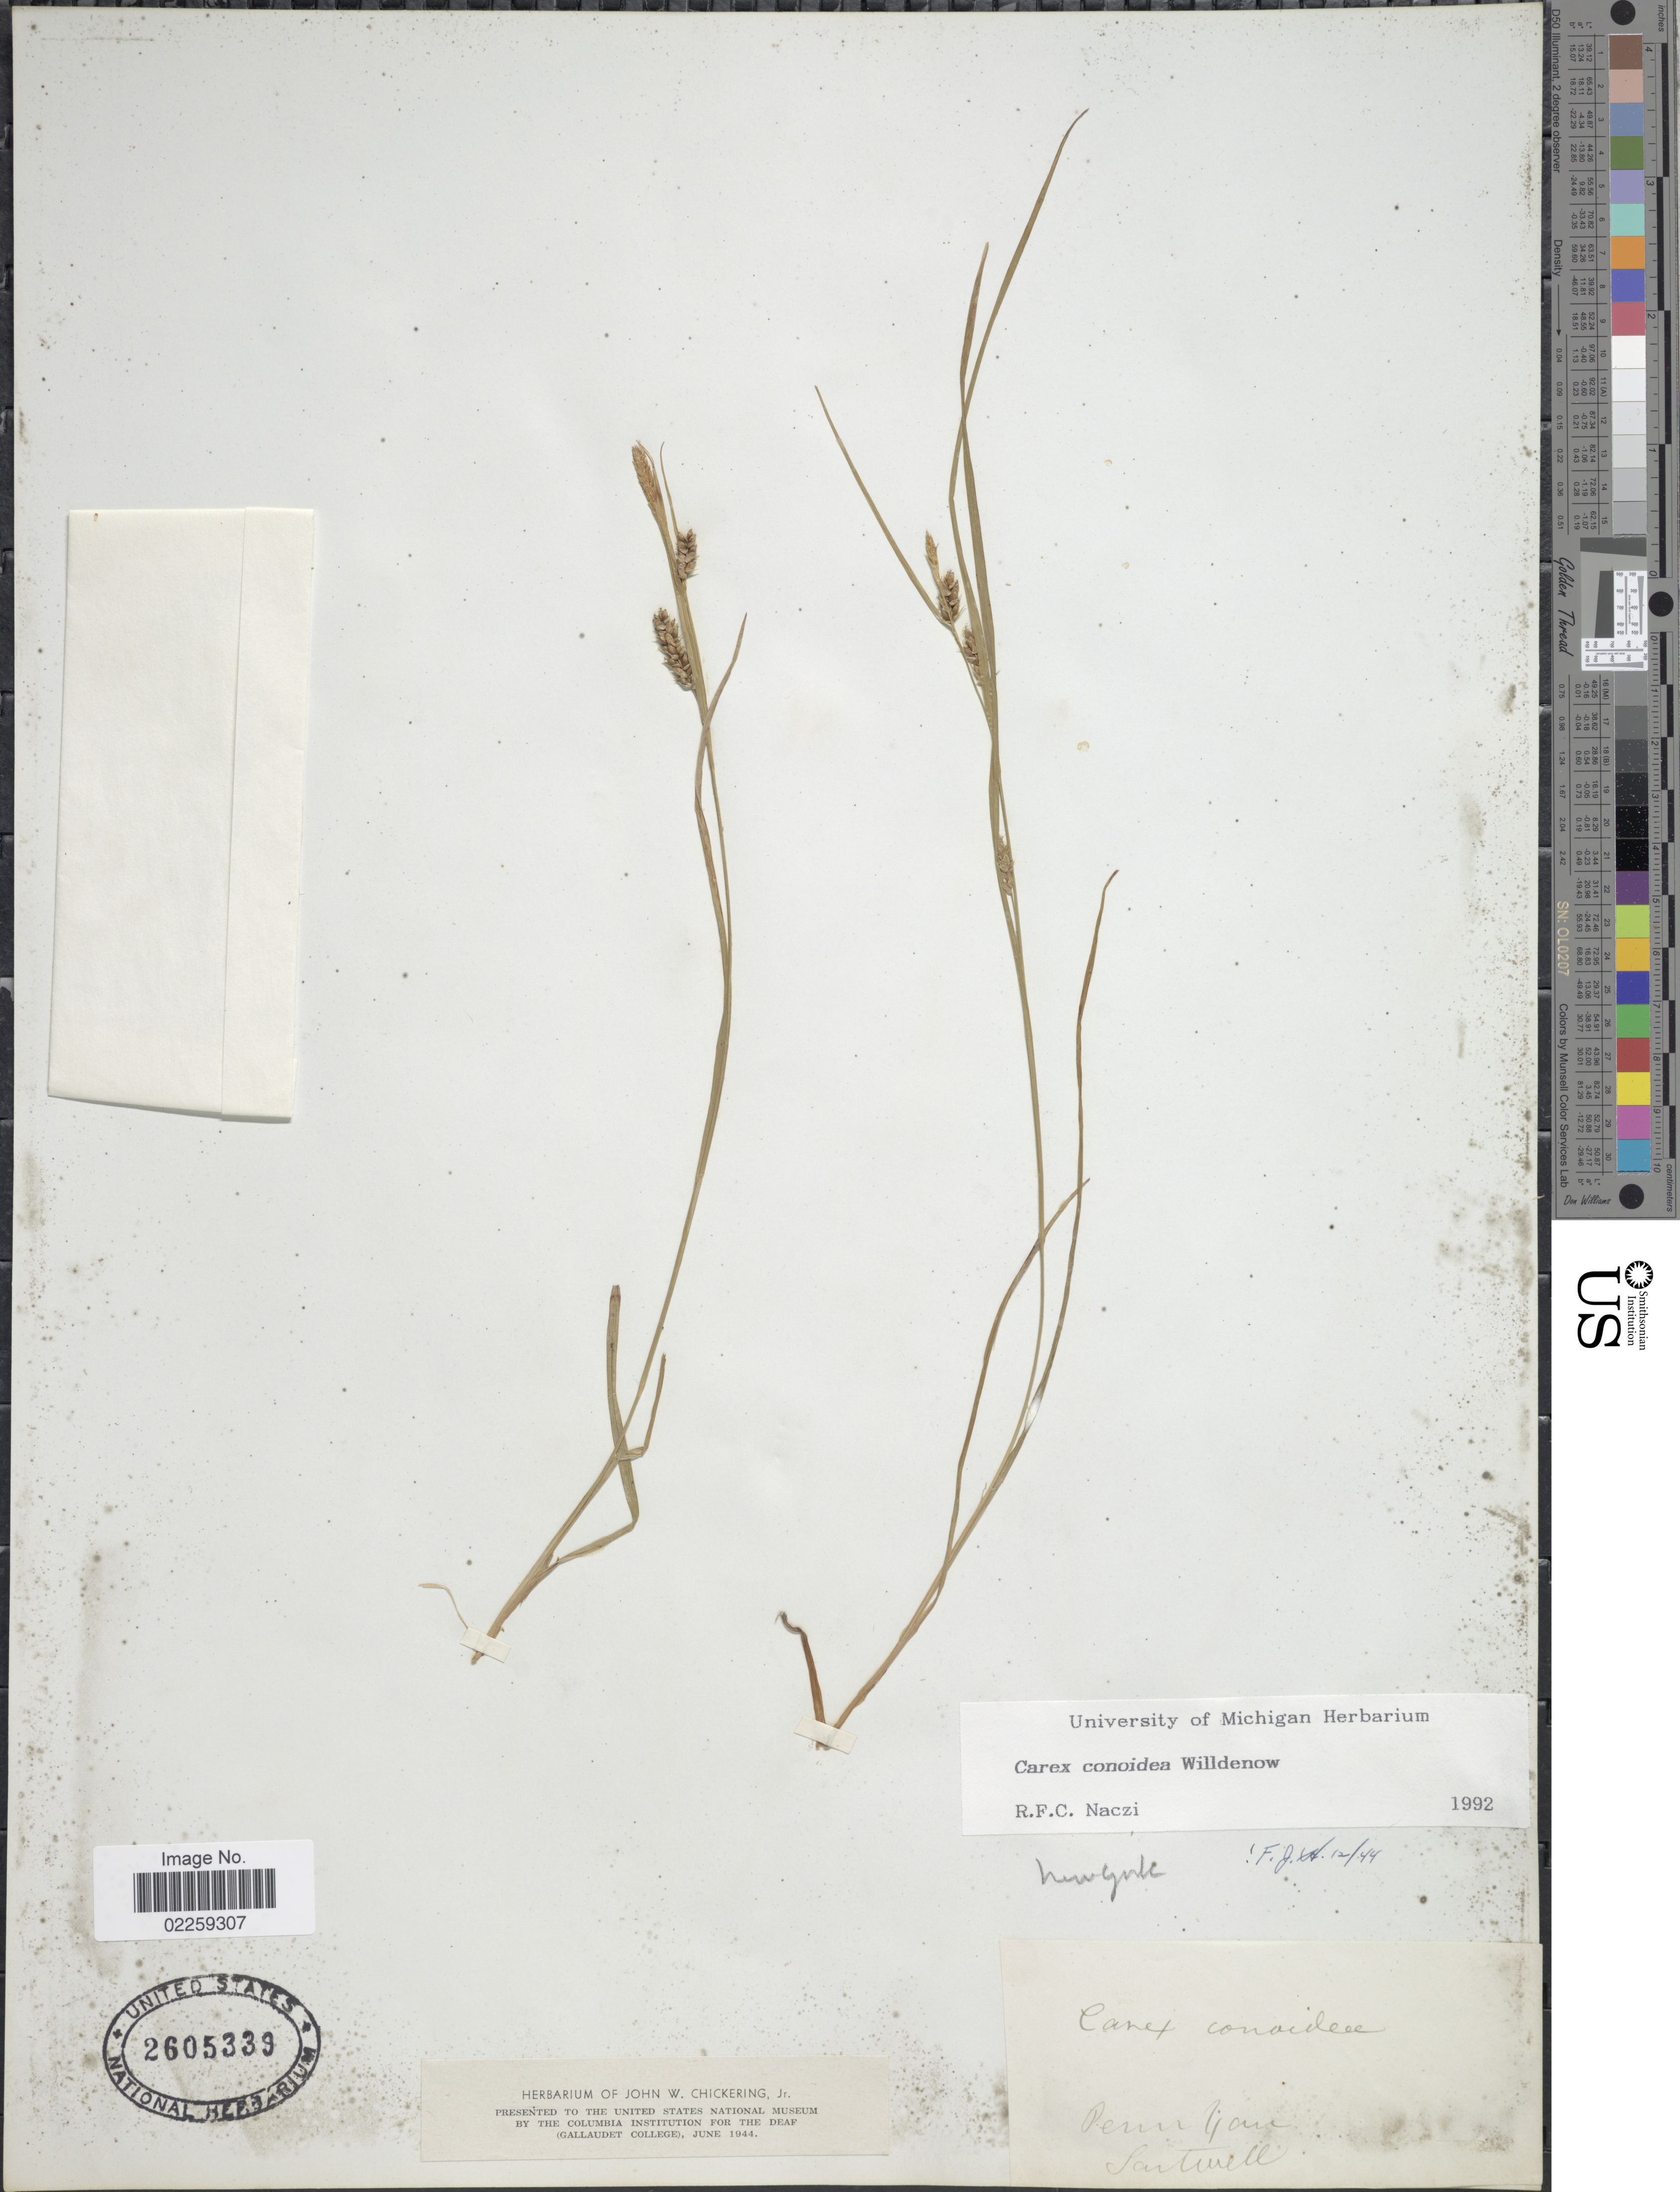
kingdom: Plantae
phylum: Tracheophyta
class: Liliopsida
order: Poales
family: Cyperaceae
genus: Carex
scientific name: Carex conoidea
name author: Willd.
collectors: Sartwell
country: United States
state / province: New York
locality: Penn Yan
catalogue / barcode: US 2605339